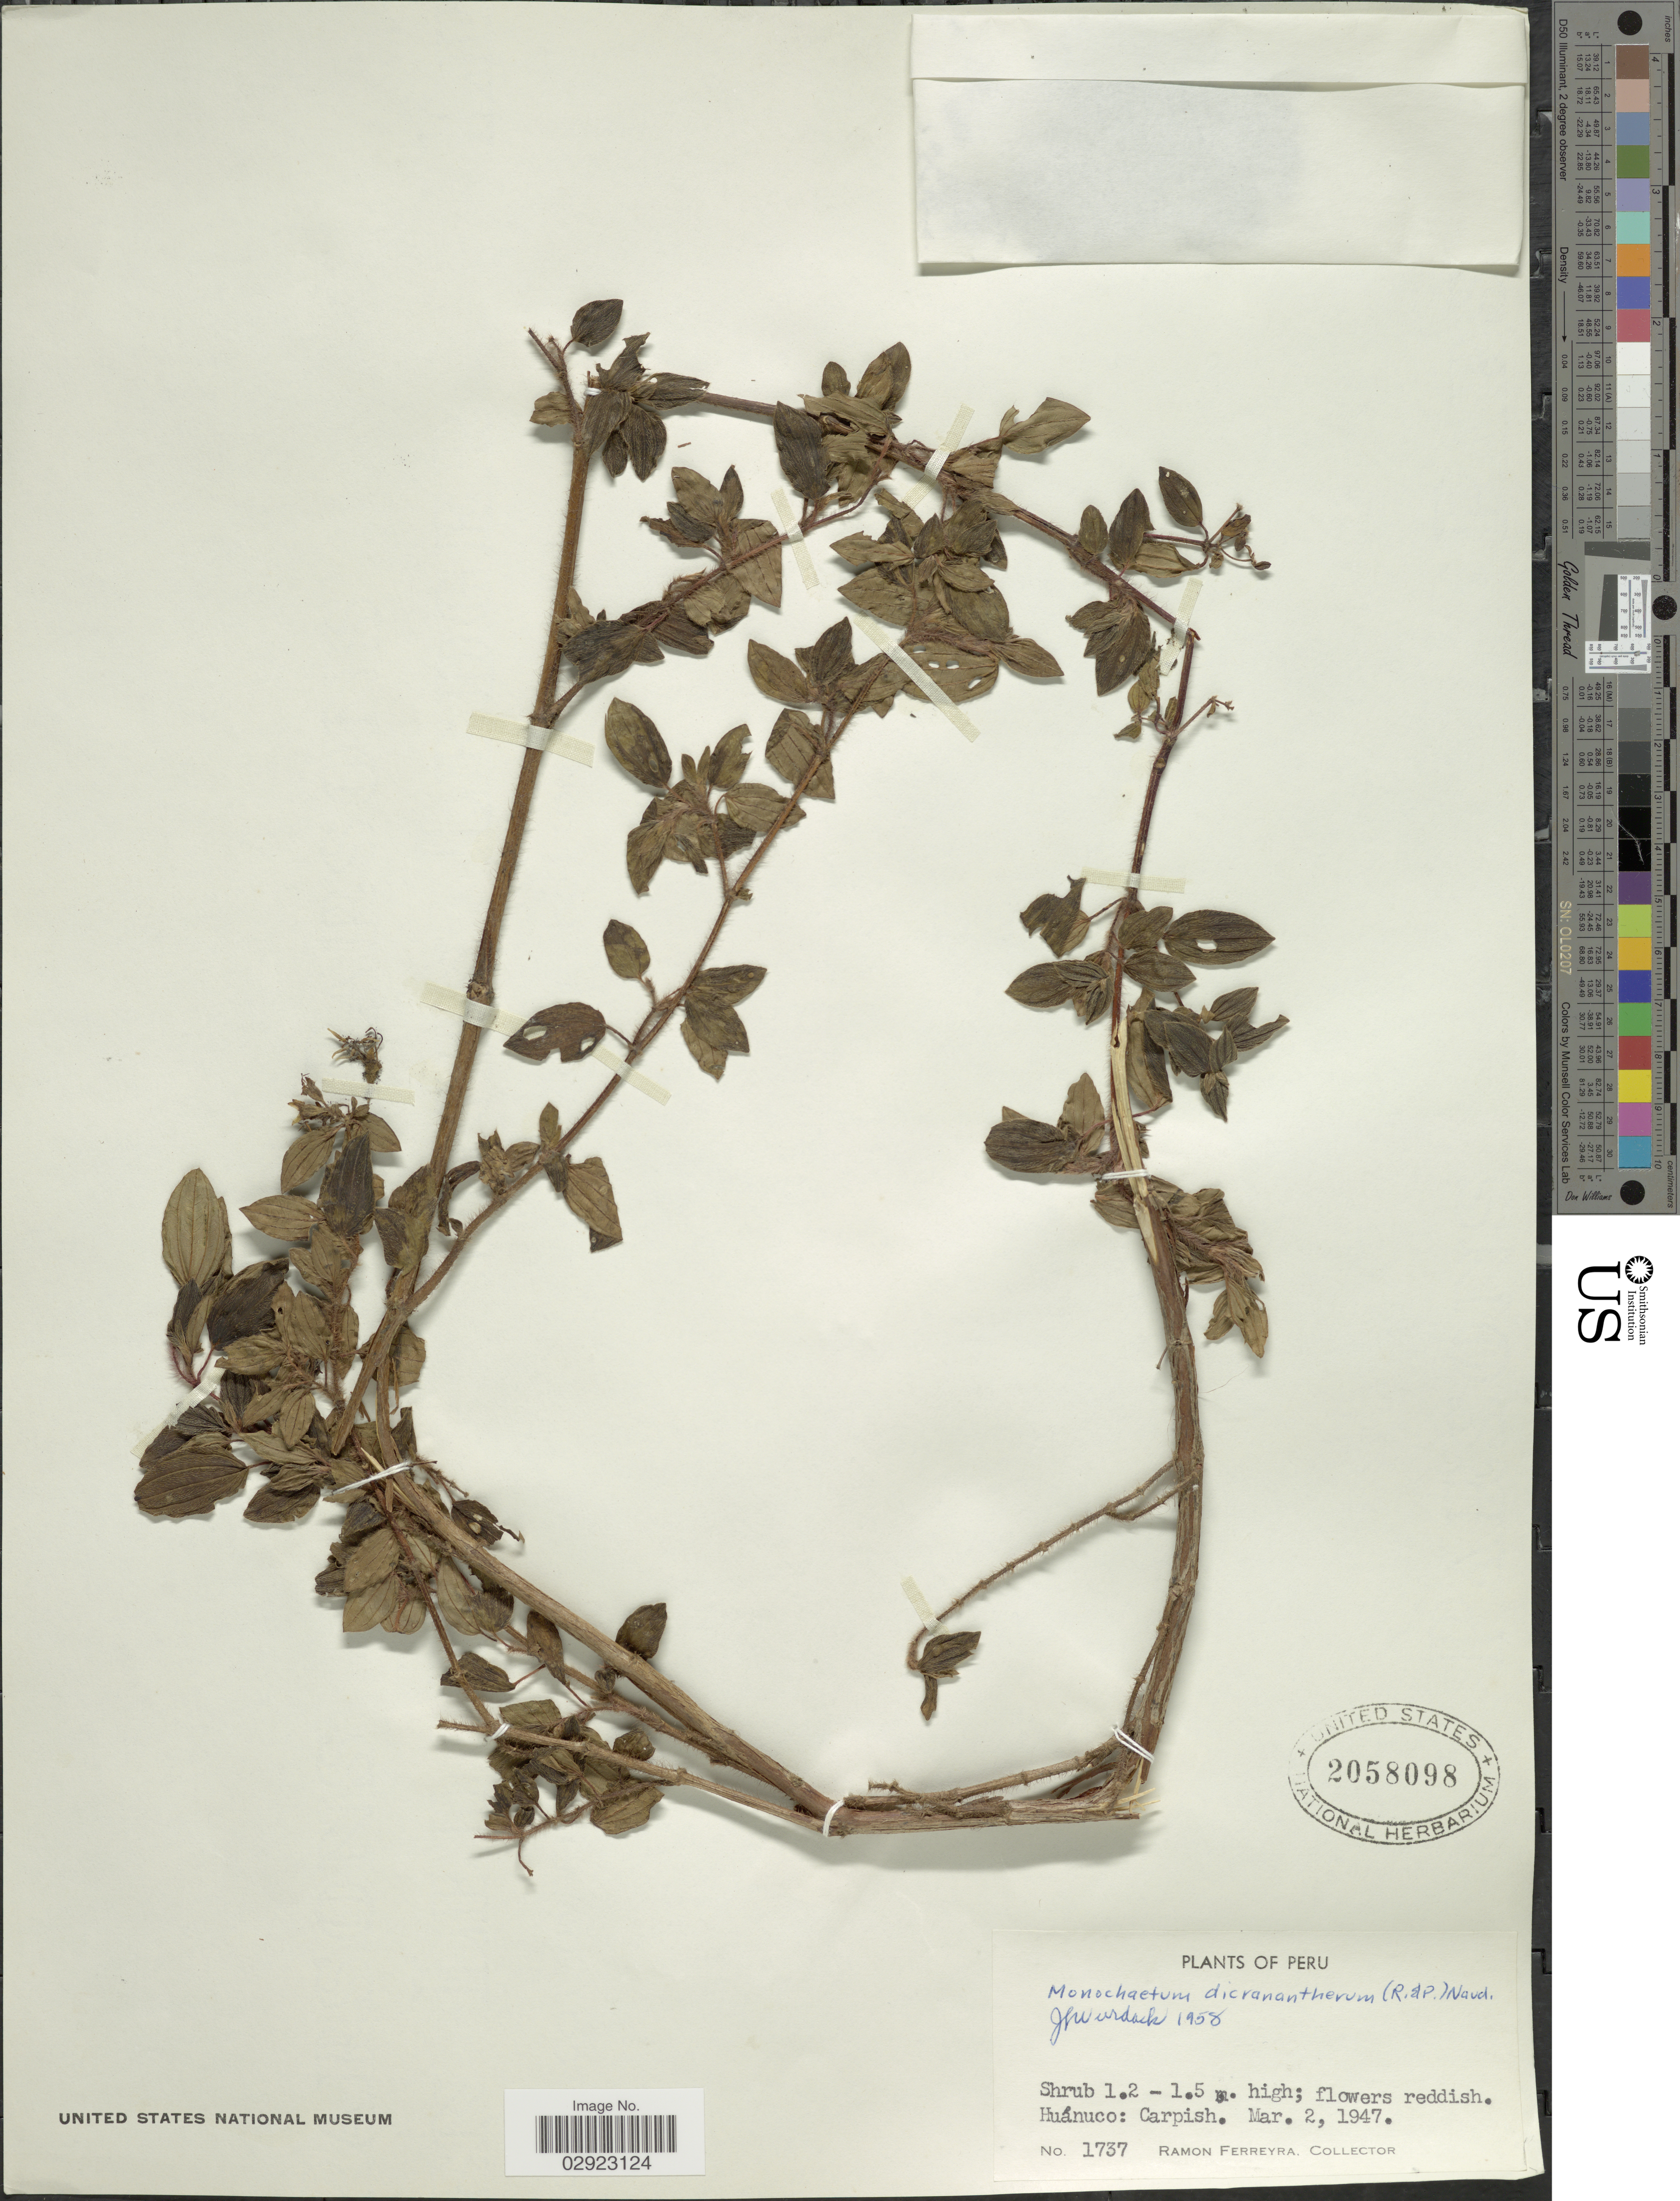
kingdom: Plantae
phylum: Tracheophyta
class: Magnoliopsida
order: Myrtales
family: Melastomataceae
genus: Monochaetum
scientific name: Monochaetum dicranantherum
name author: Naudin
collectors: R. A. Ferreyra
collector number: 1737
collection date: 1947-03-02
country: Peru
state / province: Huánuco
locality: Carpish.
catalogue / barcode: US 2058098